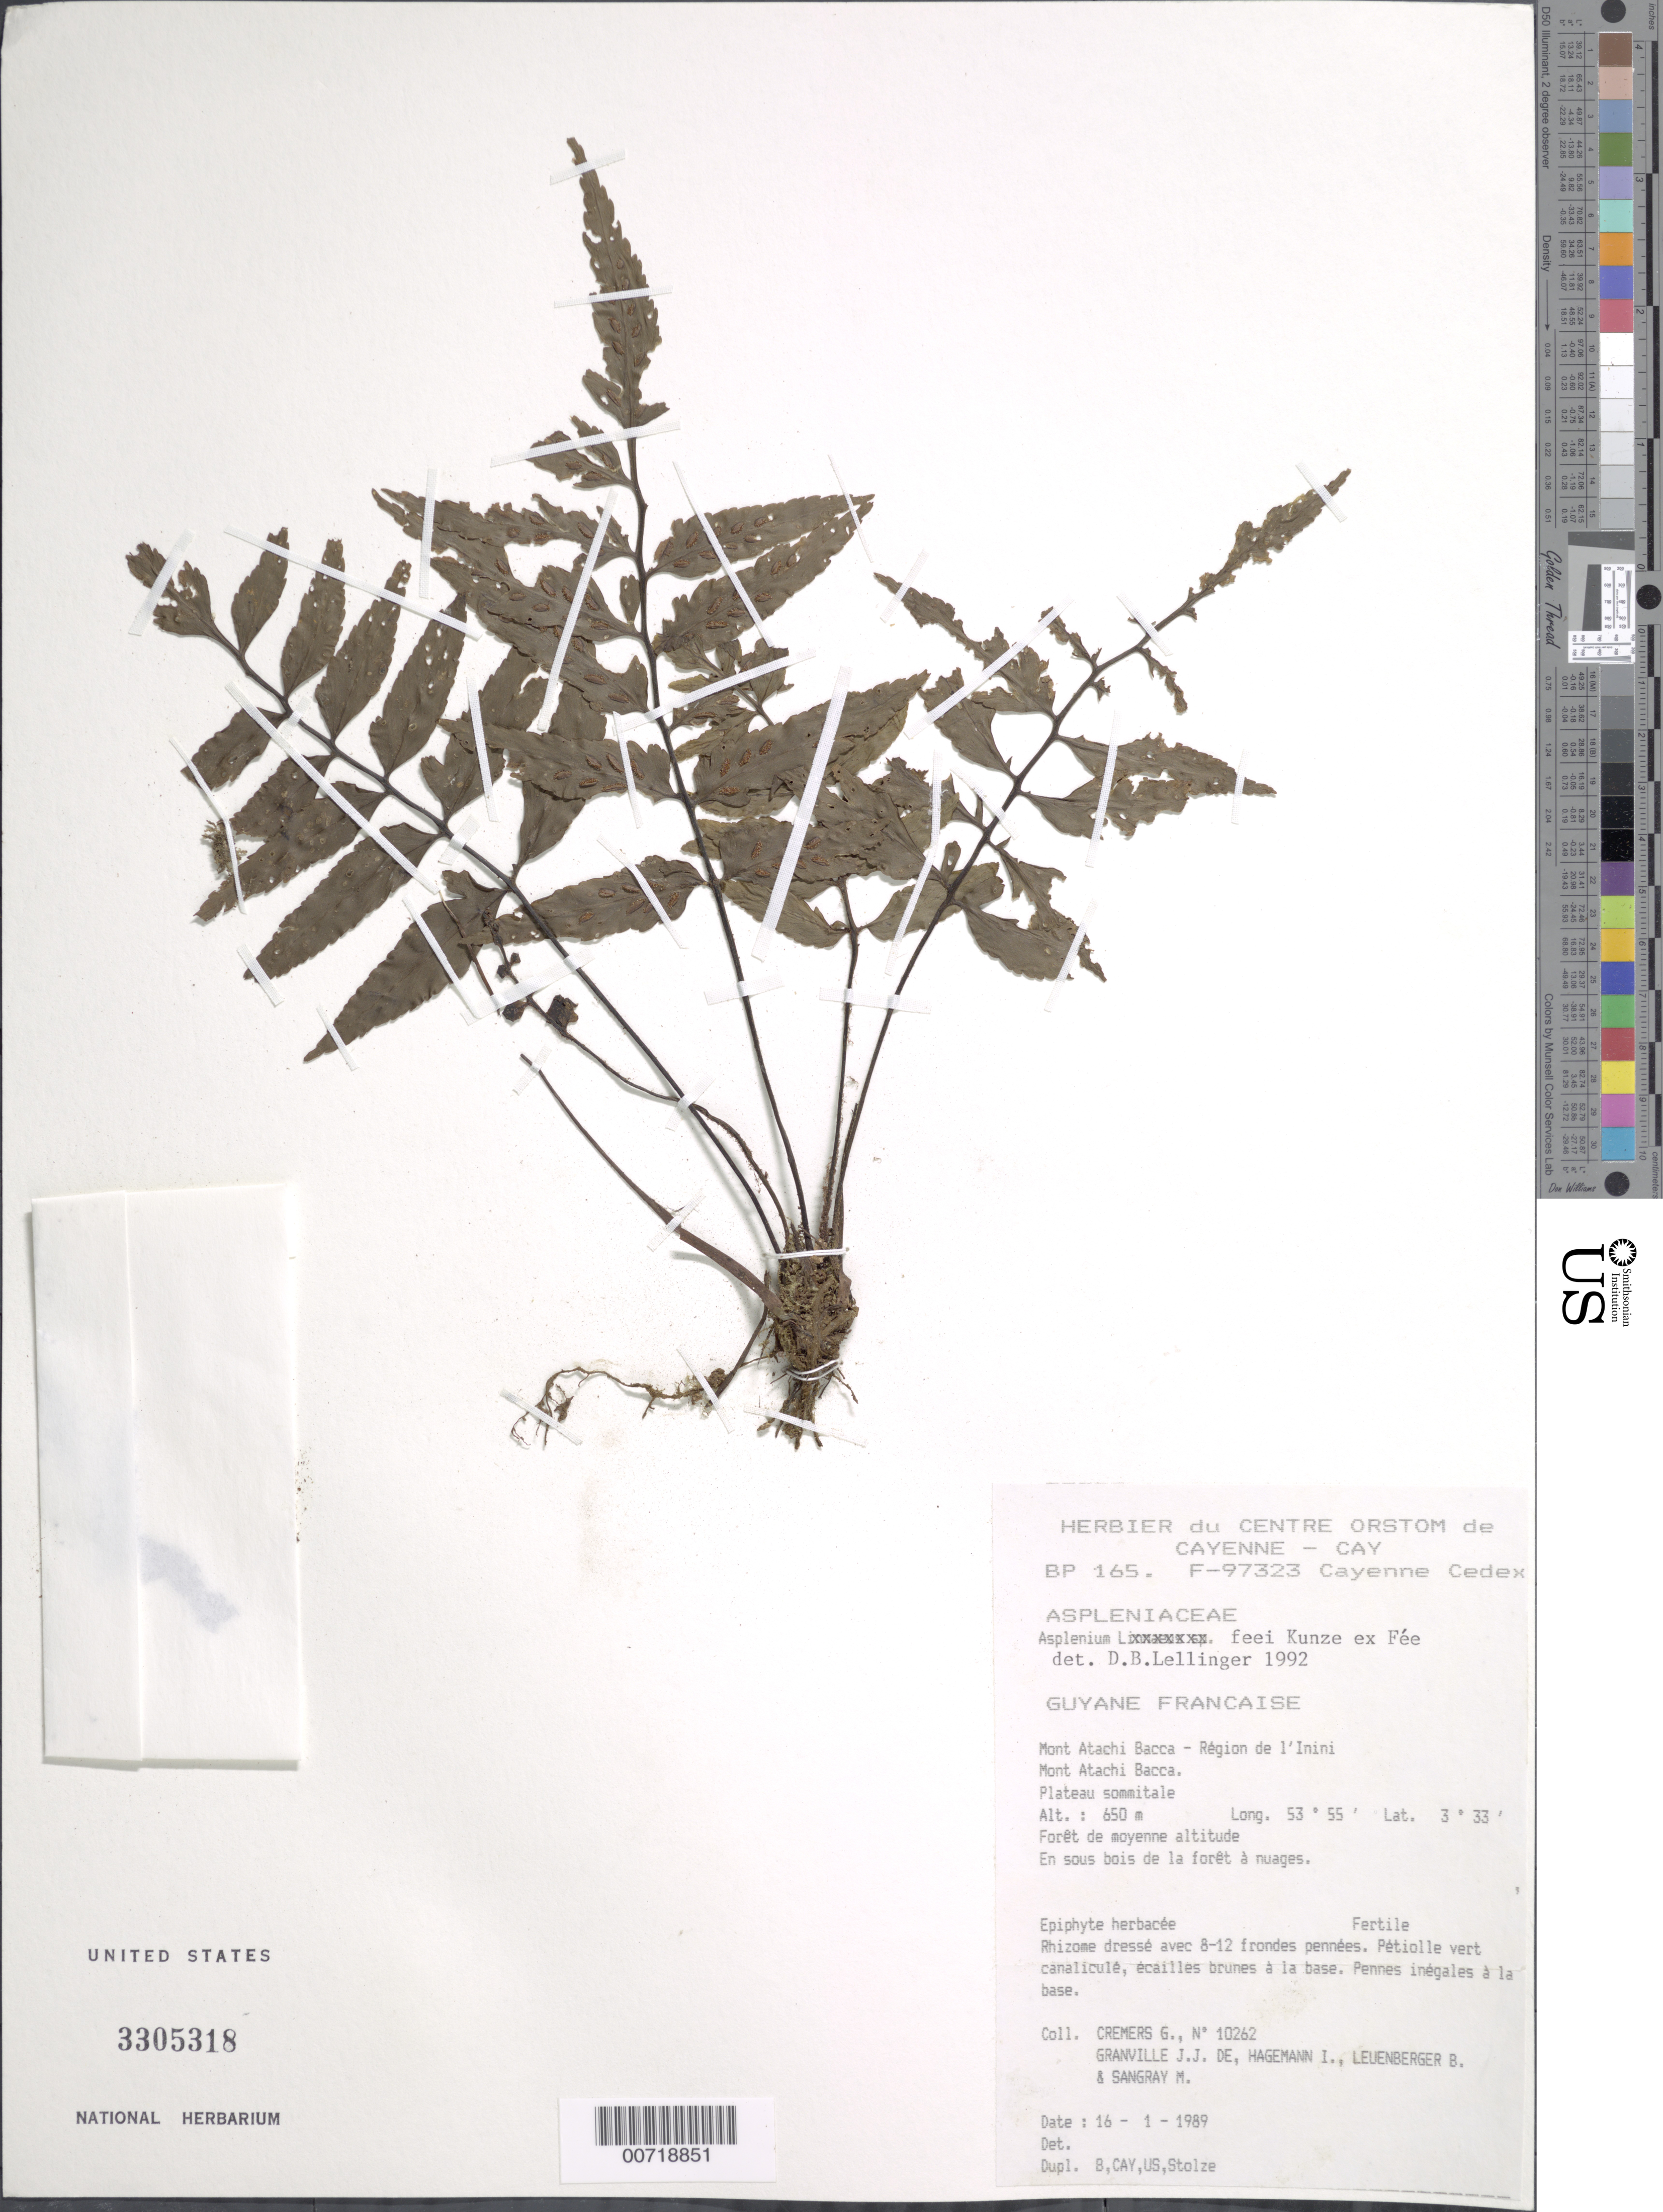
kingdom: Plantae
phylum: Tracheophyta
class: Polypodiopsida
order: Polypodiales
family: Aspleniaceae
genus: Asplenium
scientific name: Asplenium feei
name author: Kunze ex Fée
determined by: Lellinger, David B., (BOT), Smithsonian Institution - National Museum of Natural History (UNITED STATES)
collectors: G. Cremers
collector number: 10262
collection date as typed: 16-Jan-89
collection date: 1989-01-16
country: French Guiana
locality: Mont Atachi Bacca, région de l'Inini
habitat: Forêt de moyenne altitude; sous bois de la forest a nuages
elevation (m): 650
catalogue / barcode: US 3305318